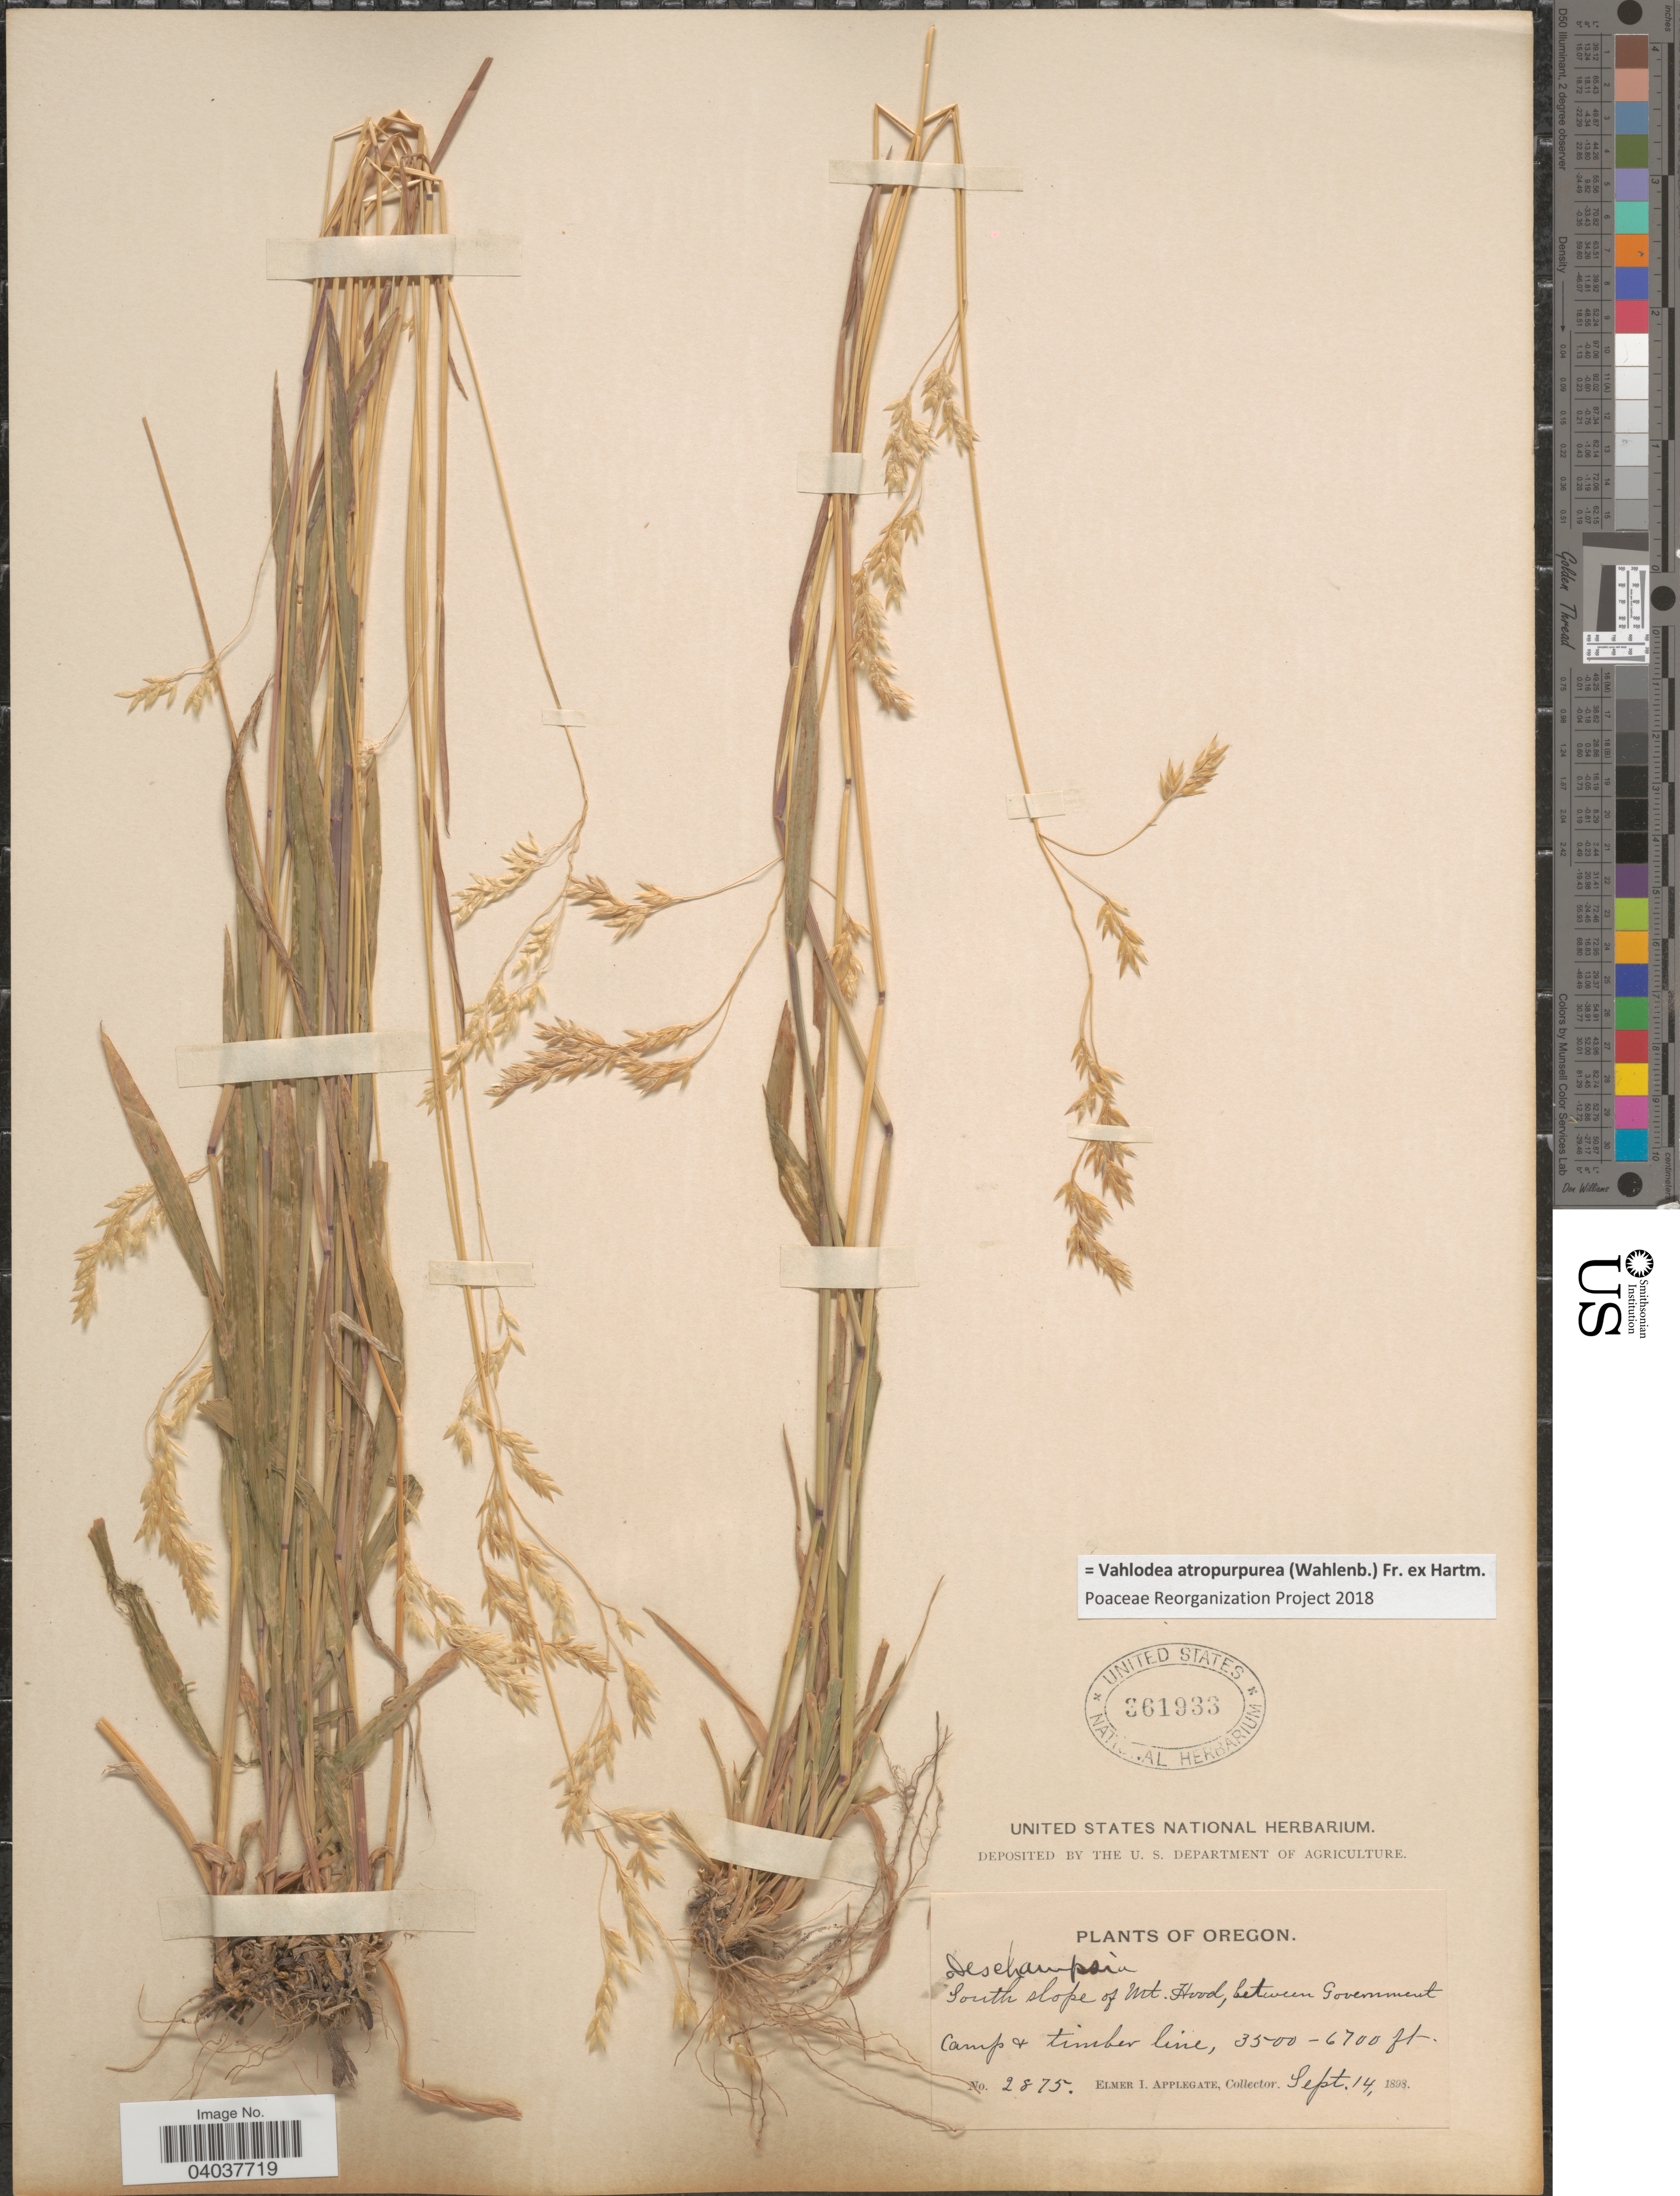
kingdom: Plantae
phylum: Tracheophyta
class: Liliopsida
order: Poales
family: Poaceae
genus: Vahlodea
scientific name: Vahlodea atropurpurea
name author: (Wahlenb.) Fr. ex Hartm.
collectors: E. I. Applegate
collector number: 2875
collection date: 1898-09-14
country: United States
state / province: Oregon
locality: South slope of Mt. Hood, between Government Camp & timber line.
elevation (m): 1067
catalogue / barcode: US 361933